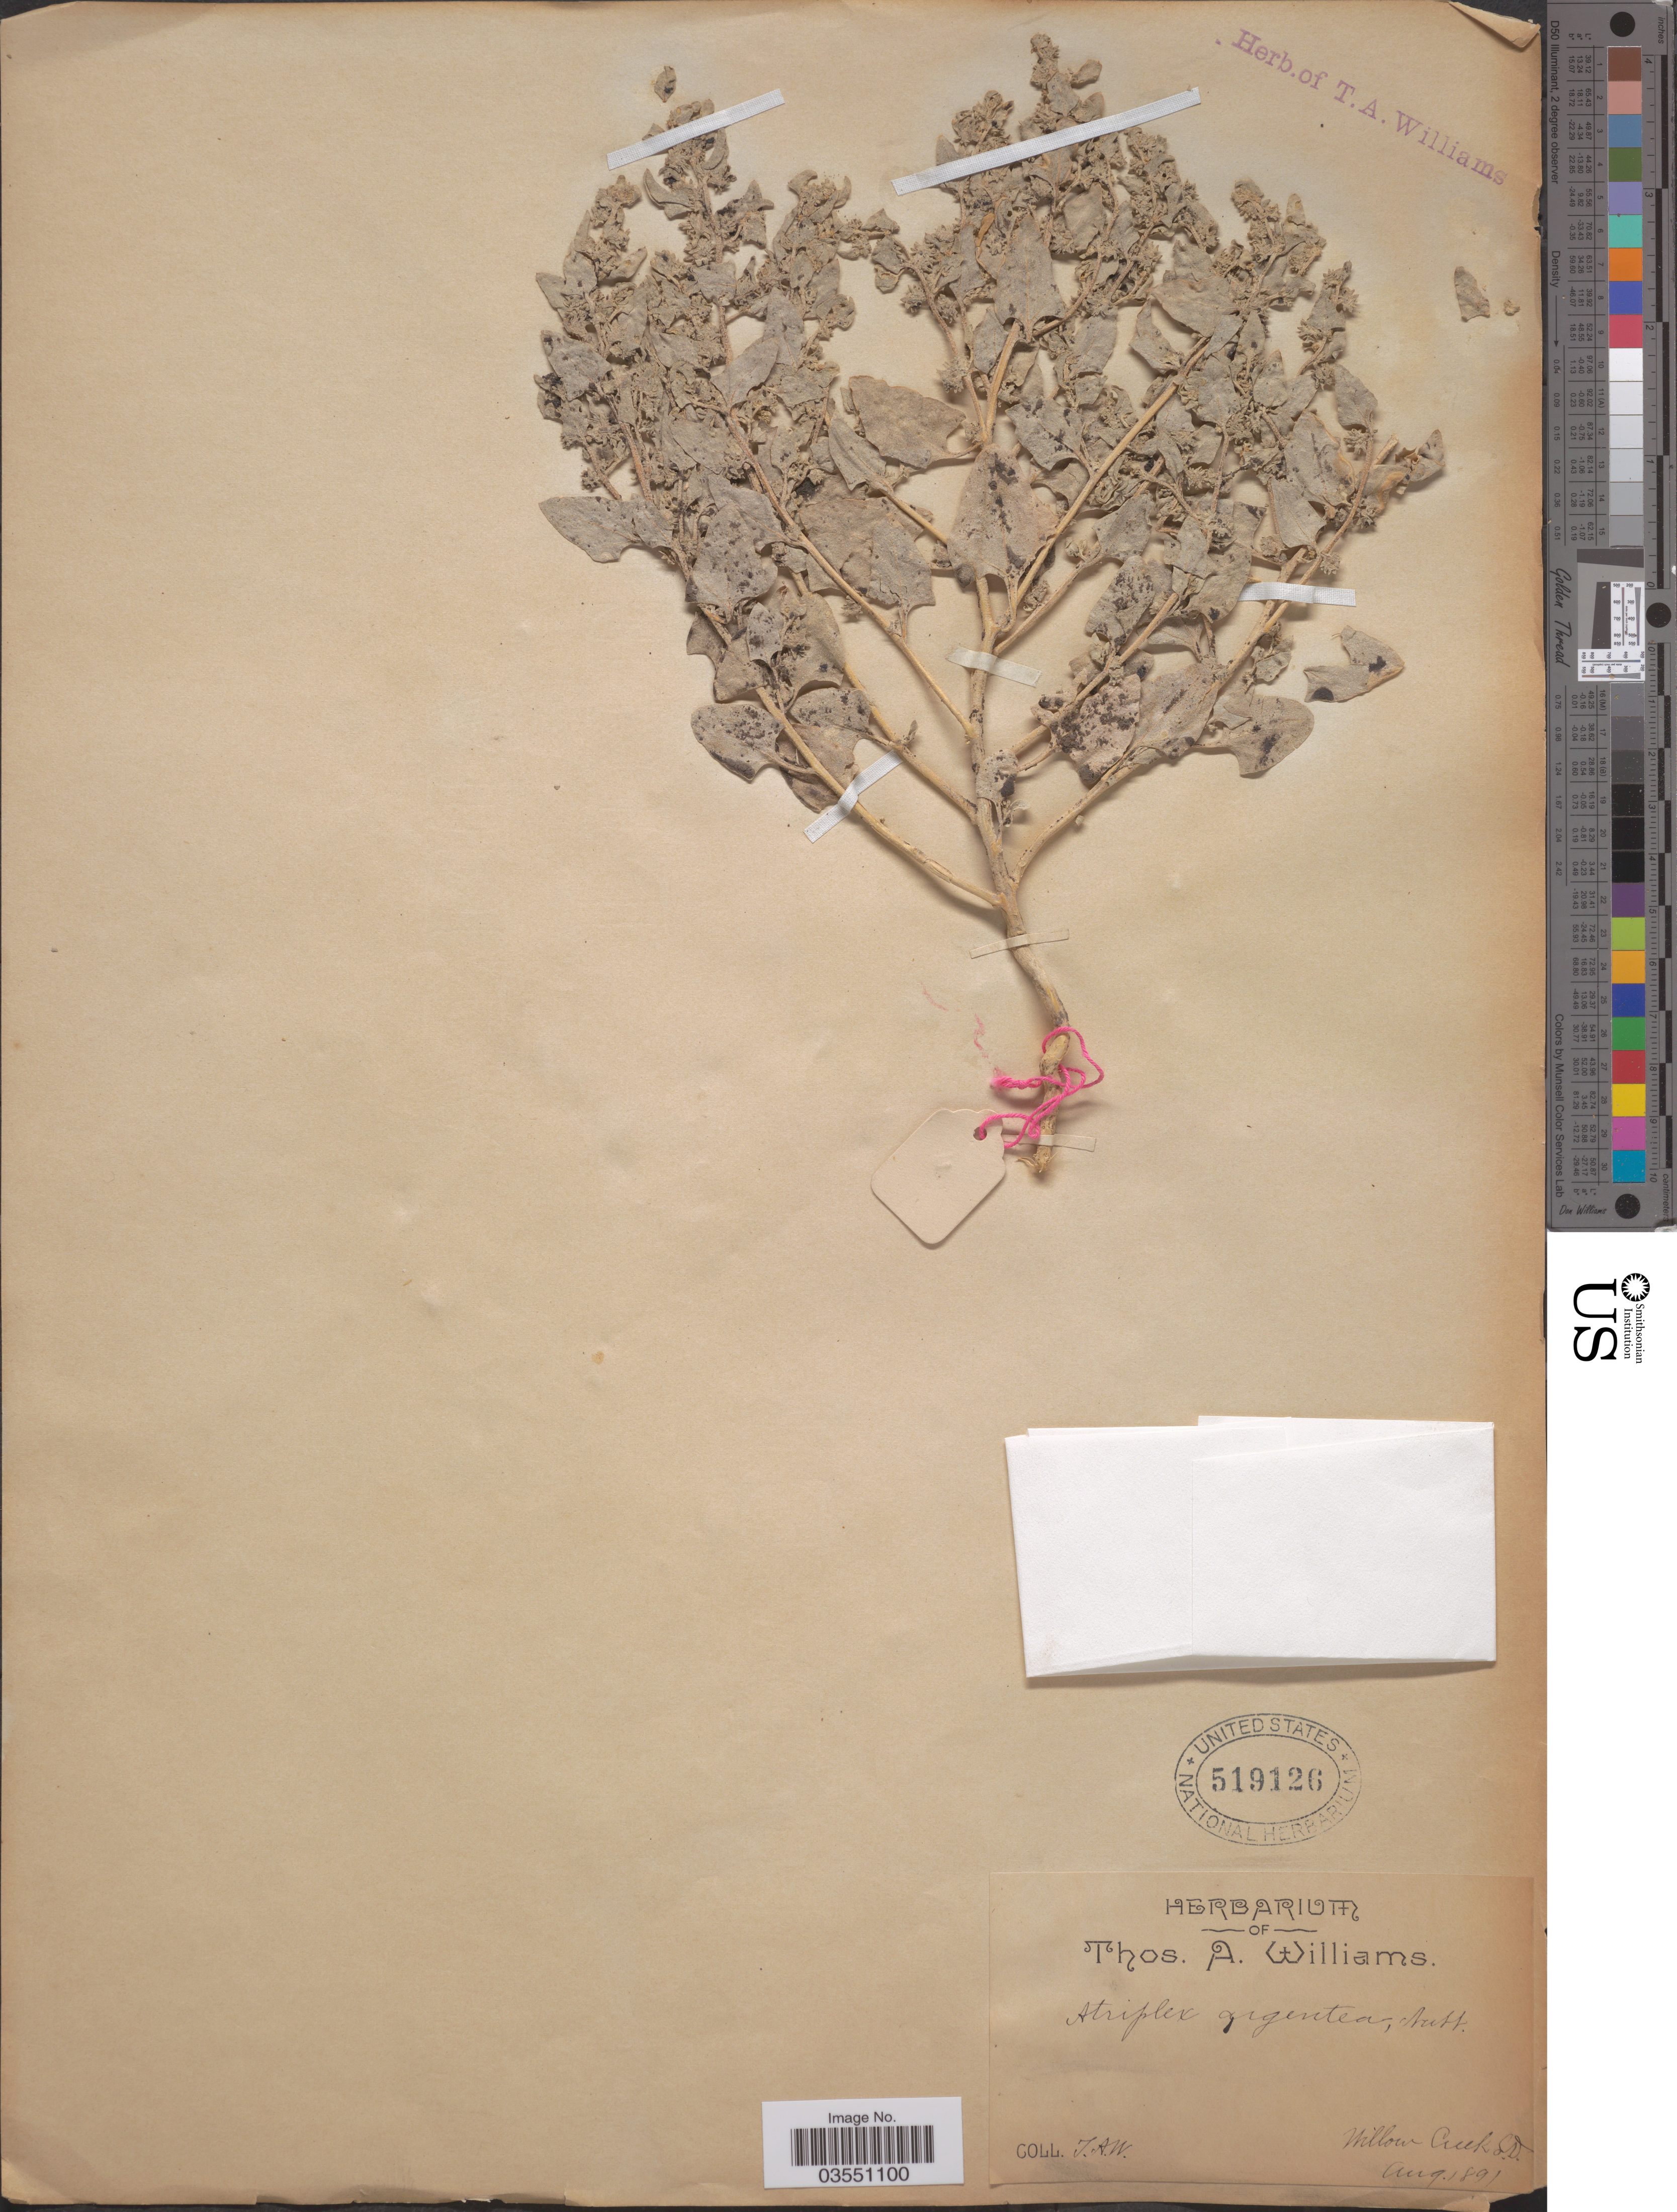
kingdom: Plantae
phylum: Tracheophyta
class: Magnoliopsida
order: Caryophyllales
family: Amaranthaceae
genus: Atriplex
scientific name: Atriplex argentea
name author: Nutt.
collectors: T. A. Williams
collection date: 1891-08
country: United States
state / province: South Dakota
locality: Willow Creek.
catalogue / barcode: US 519126